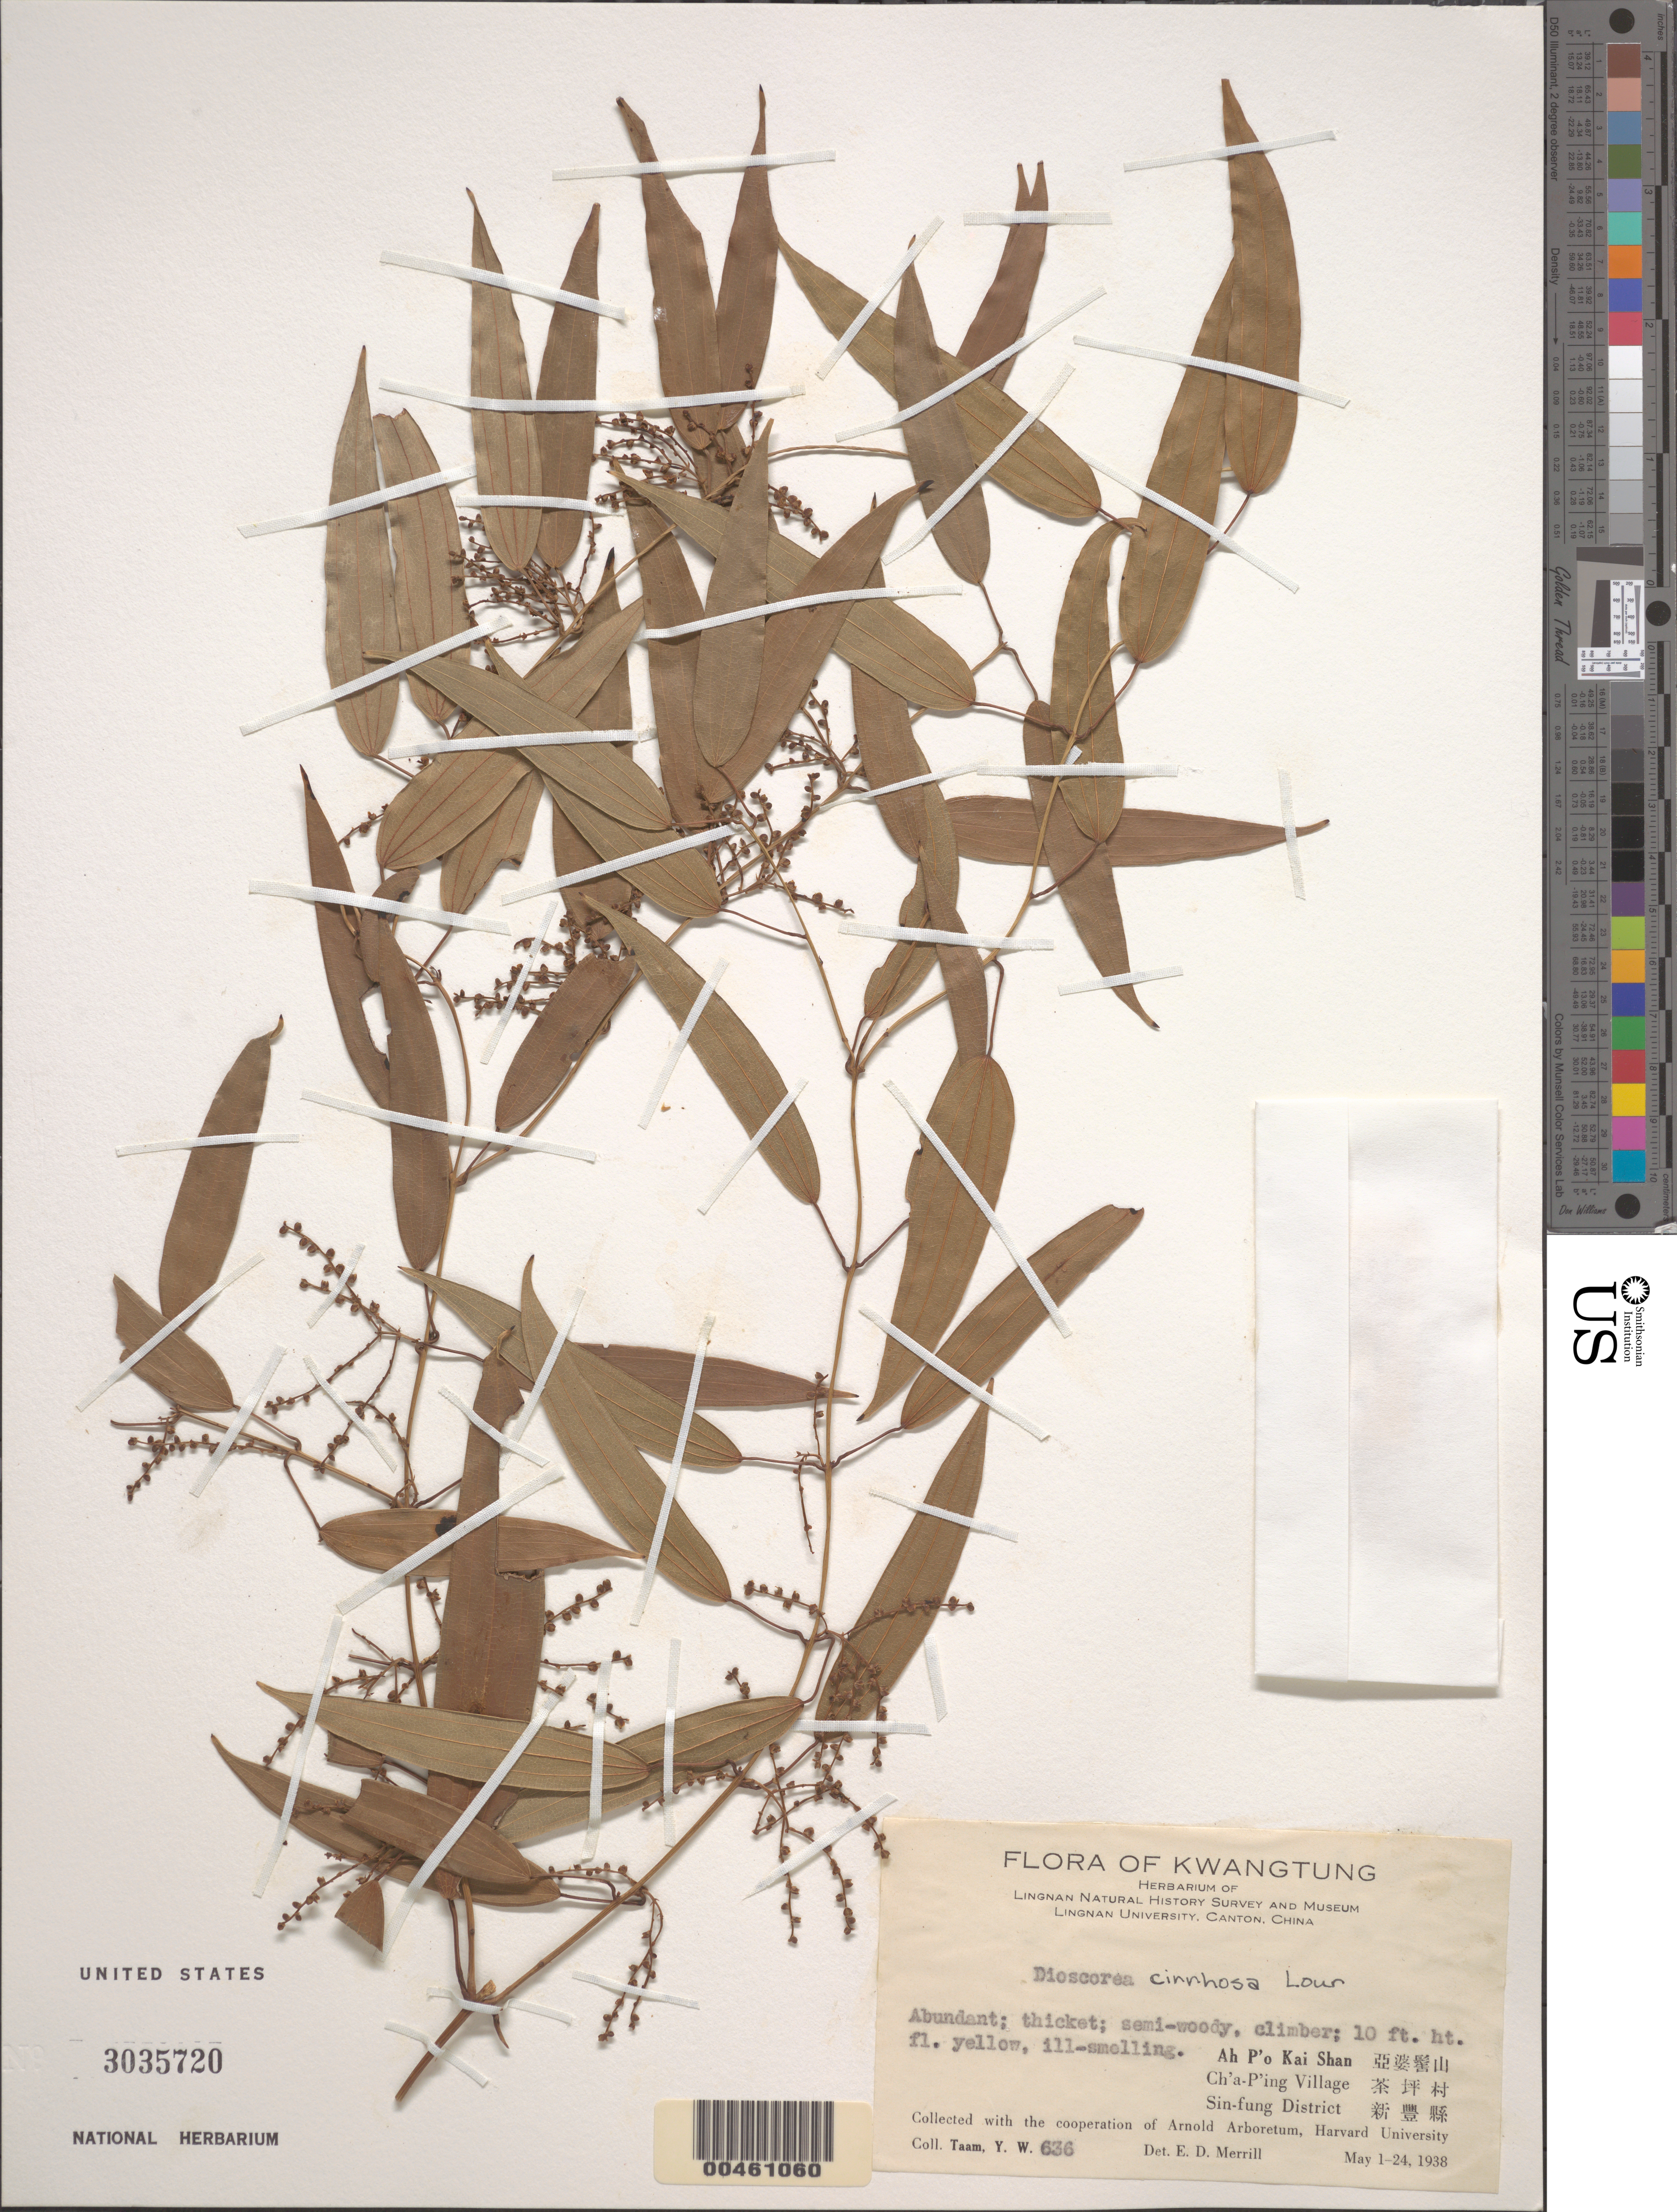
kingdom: Plantae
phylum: Tracheophyta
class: Liliopsida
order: Dioscoreales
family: Dioscoreaceae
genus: Dioscorea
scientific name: Dioscorea cirrhosa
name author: Lour.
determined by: Merrill, Elmer D.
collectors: Y. W. Taam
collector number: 636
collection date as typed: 01 May 1938 to 24 May 1938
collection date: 1938-05-01/1938-05-24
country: China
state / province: Guangdong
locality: Ah P'o Kai Shan, Ch'a-P'ing Village, Sin-fung (Fengcheng) District (?)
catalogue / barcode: US 3035720